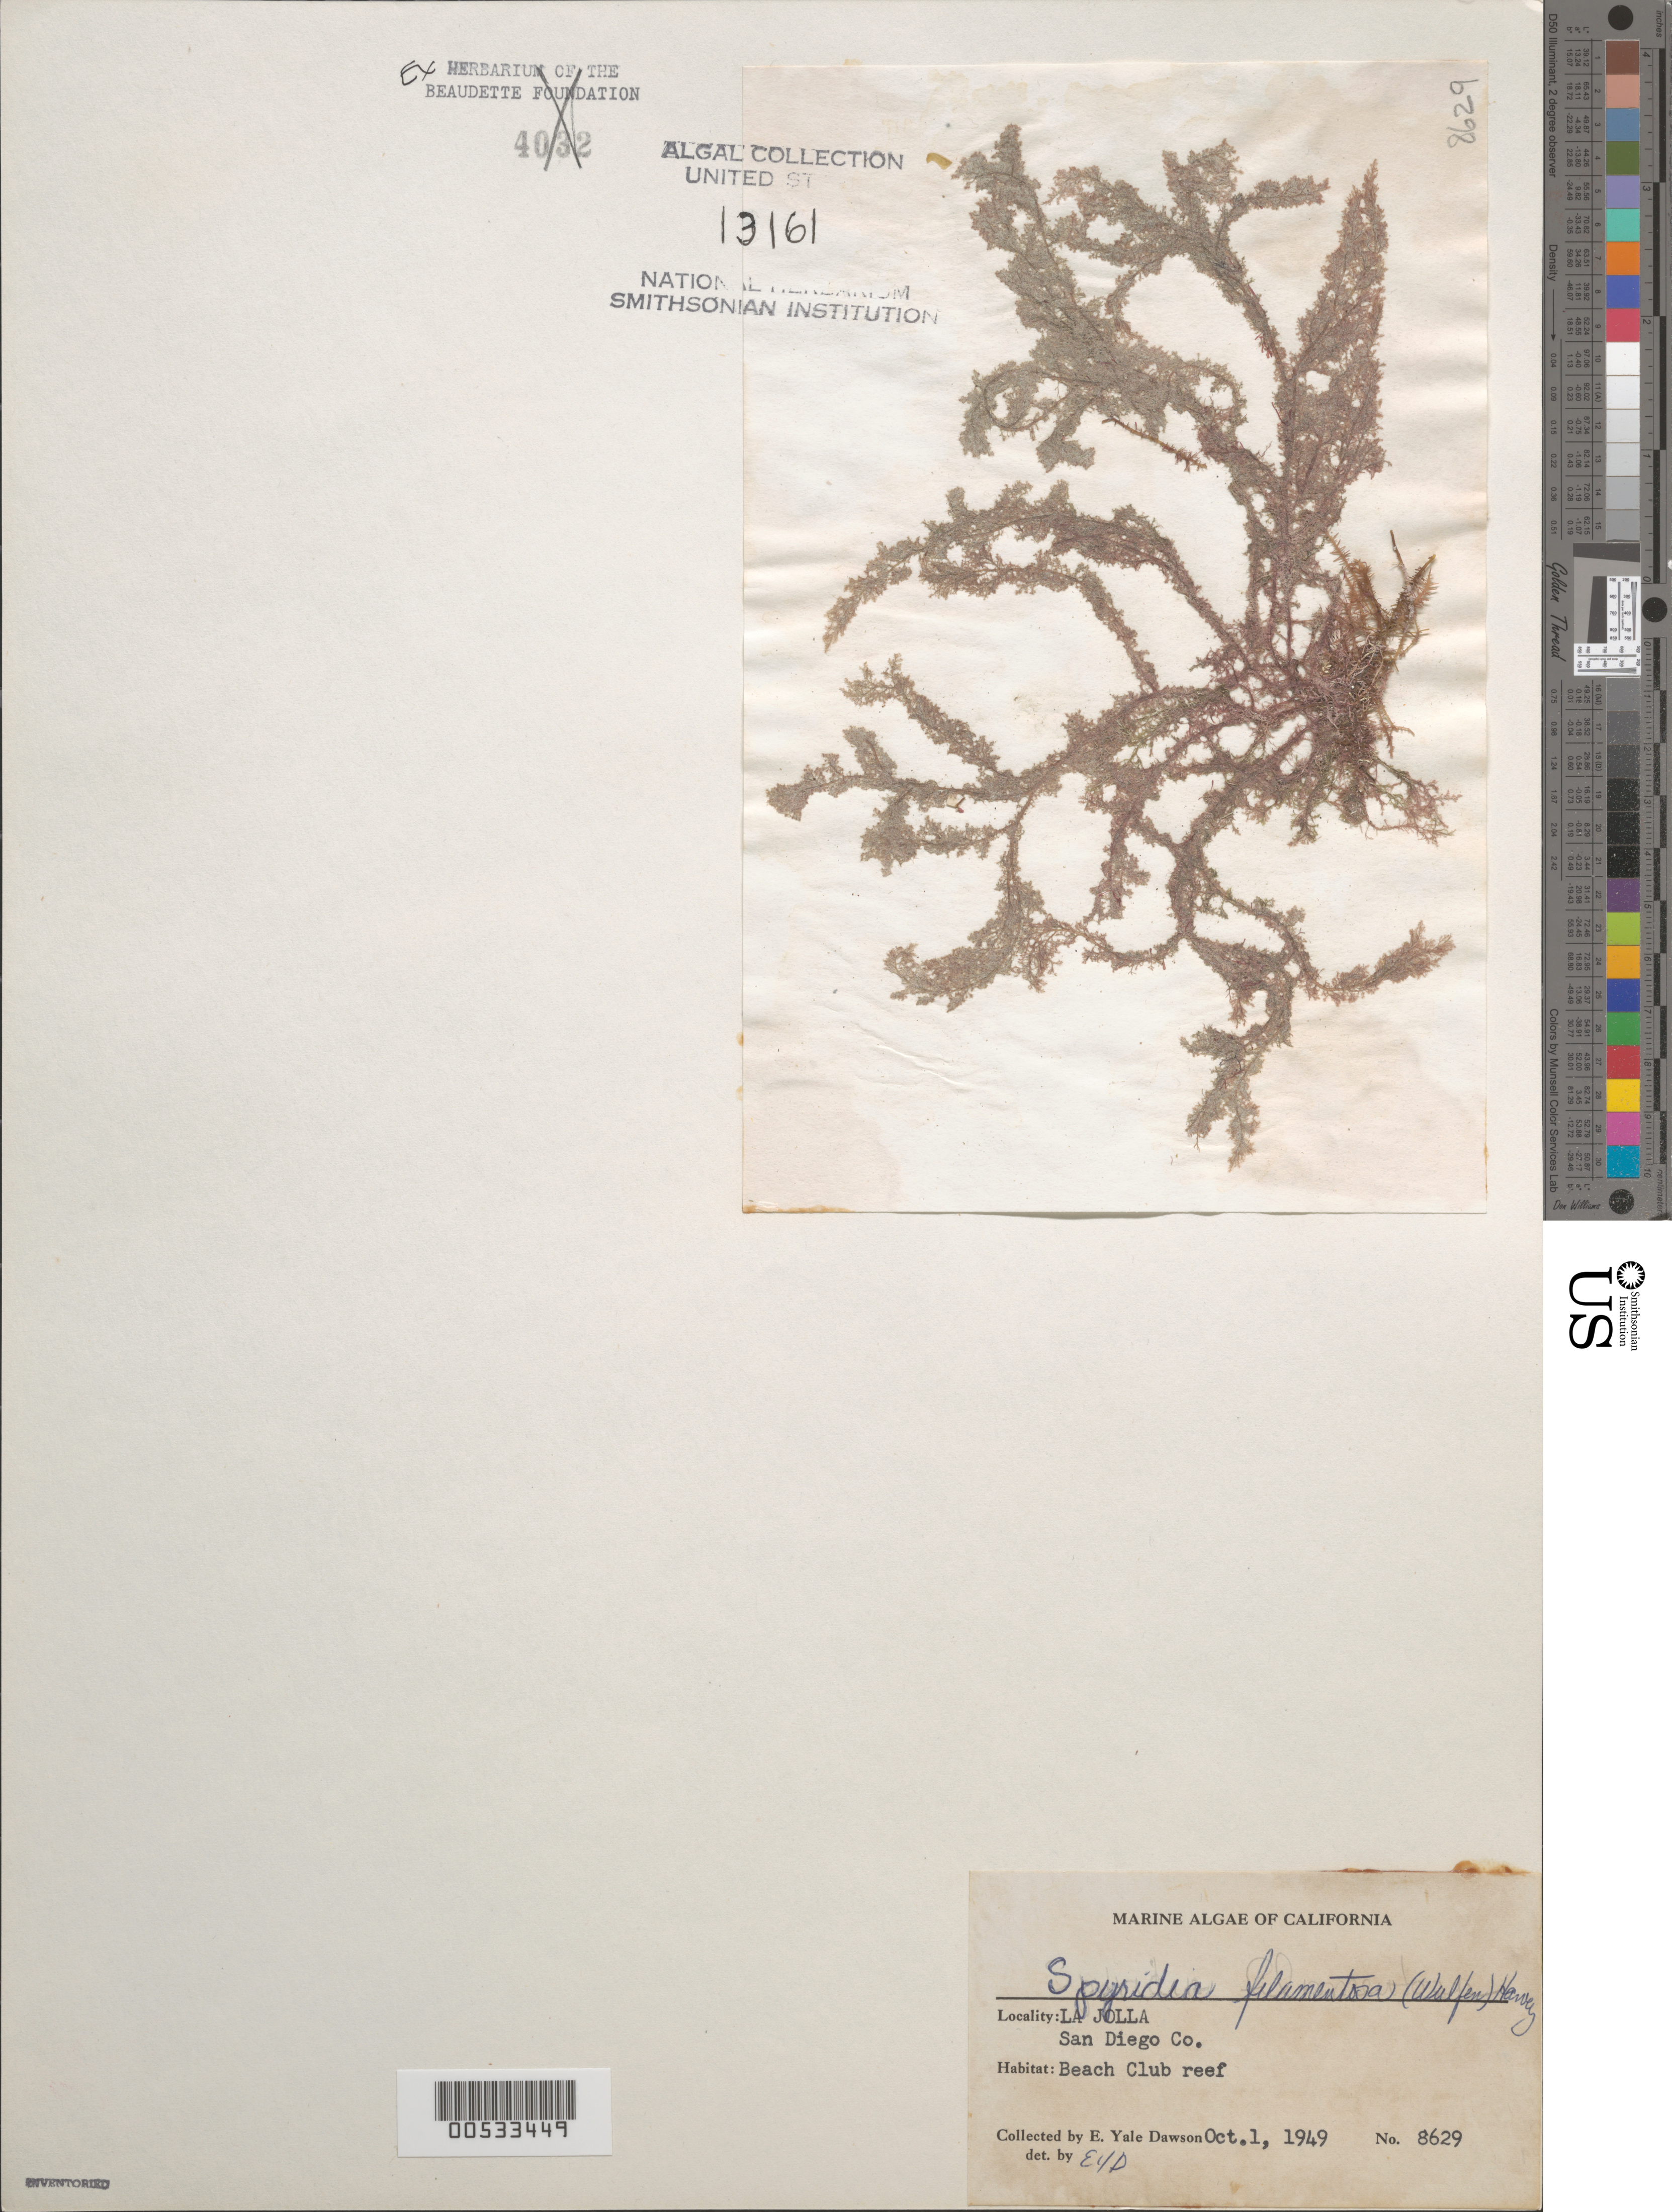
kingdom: Plantae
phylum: Rhodophyta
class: Florideophyceae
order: Ceramiales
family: Spyridiaceae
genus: Spyridia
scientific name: Spyridia filamentosa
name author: (Wulfen) Harv.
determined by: Dawson, E. Y.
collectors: E. Y. Dawson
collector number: EYD 8629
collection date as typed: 01 Oct 1949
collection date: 1949-10-01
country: United States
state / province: California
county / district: San Diego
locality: Beach club reef, La Jolla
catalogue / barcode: US 13161